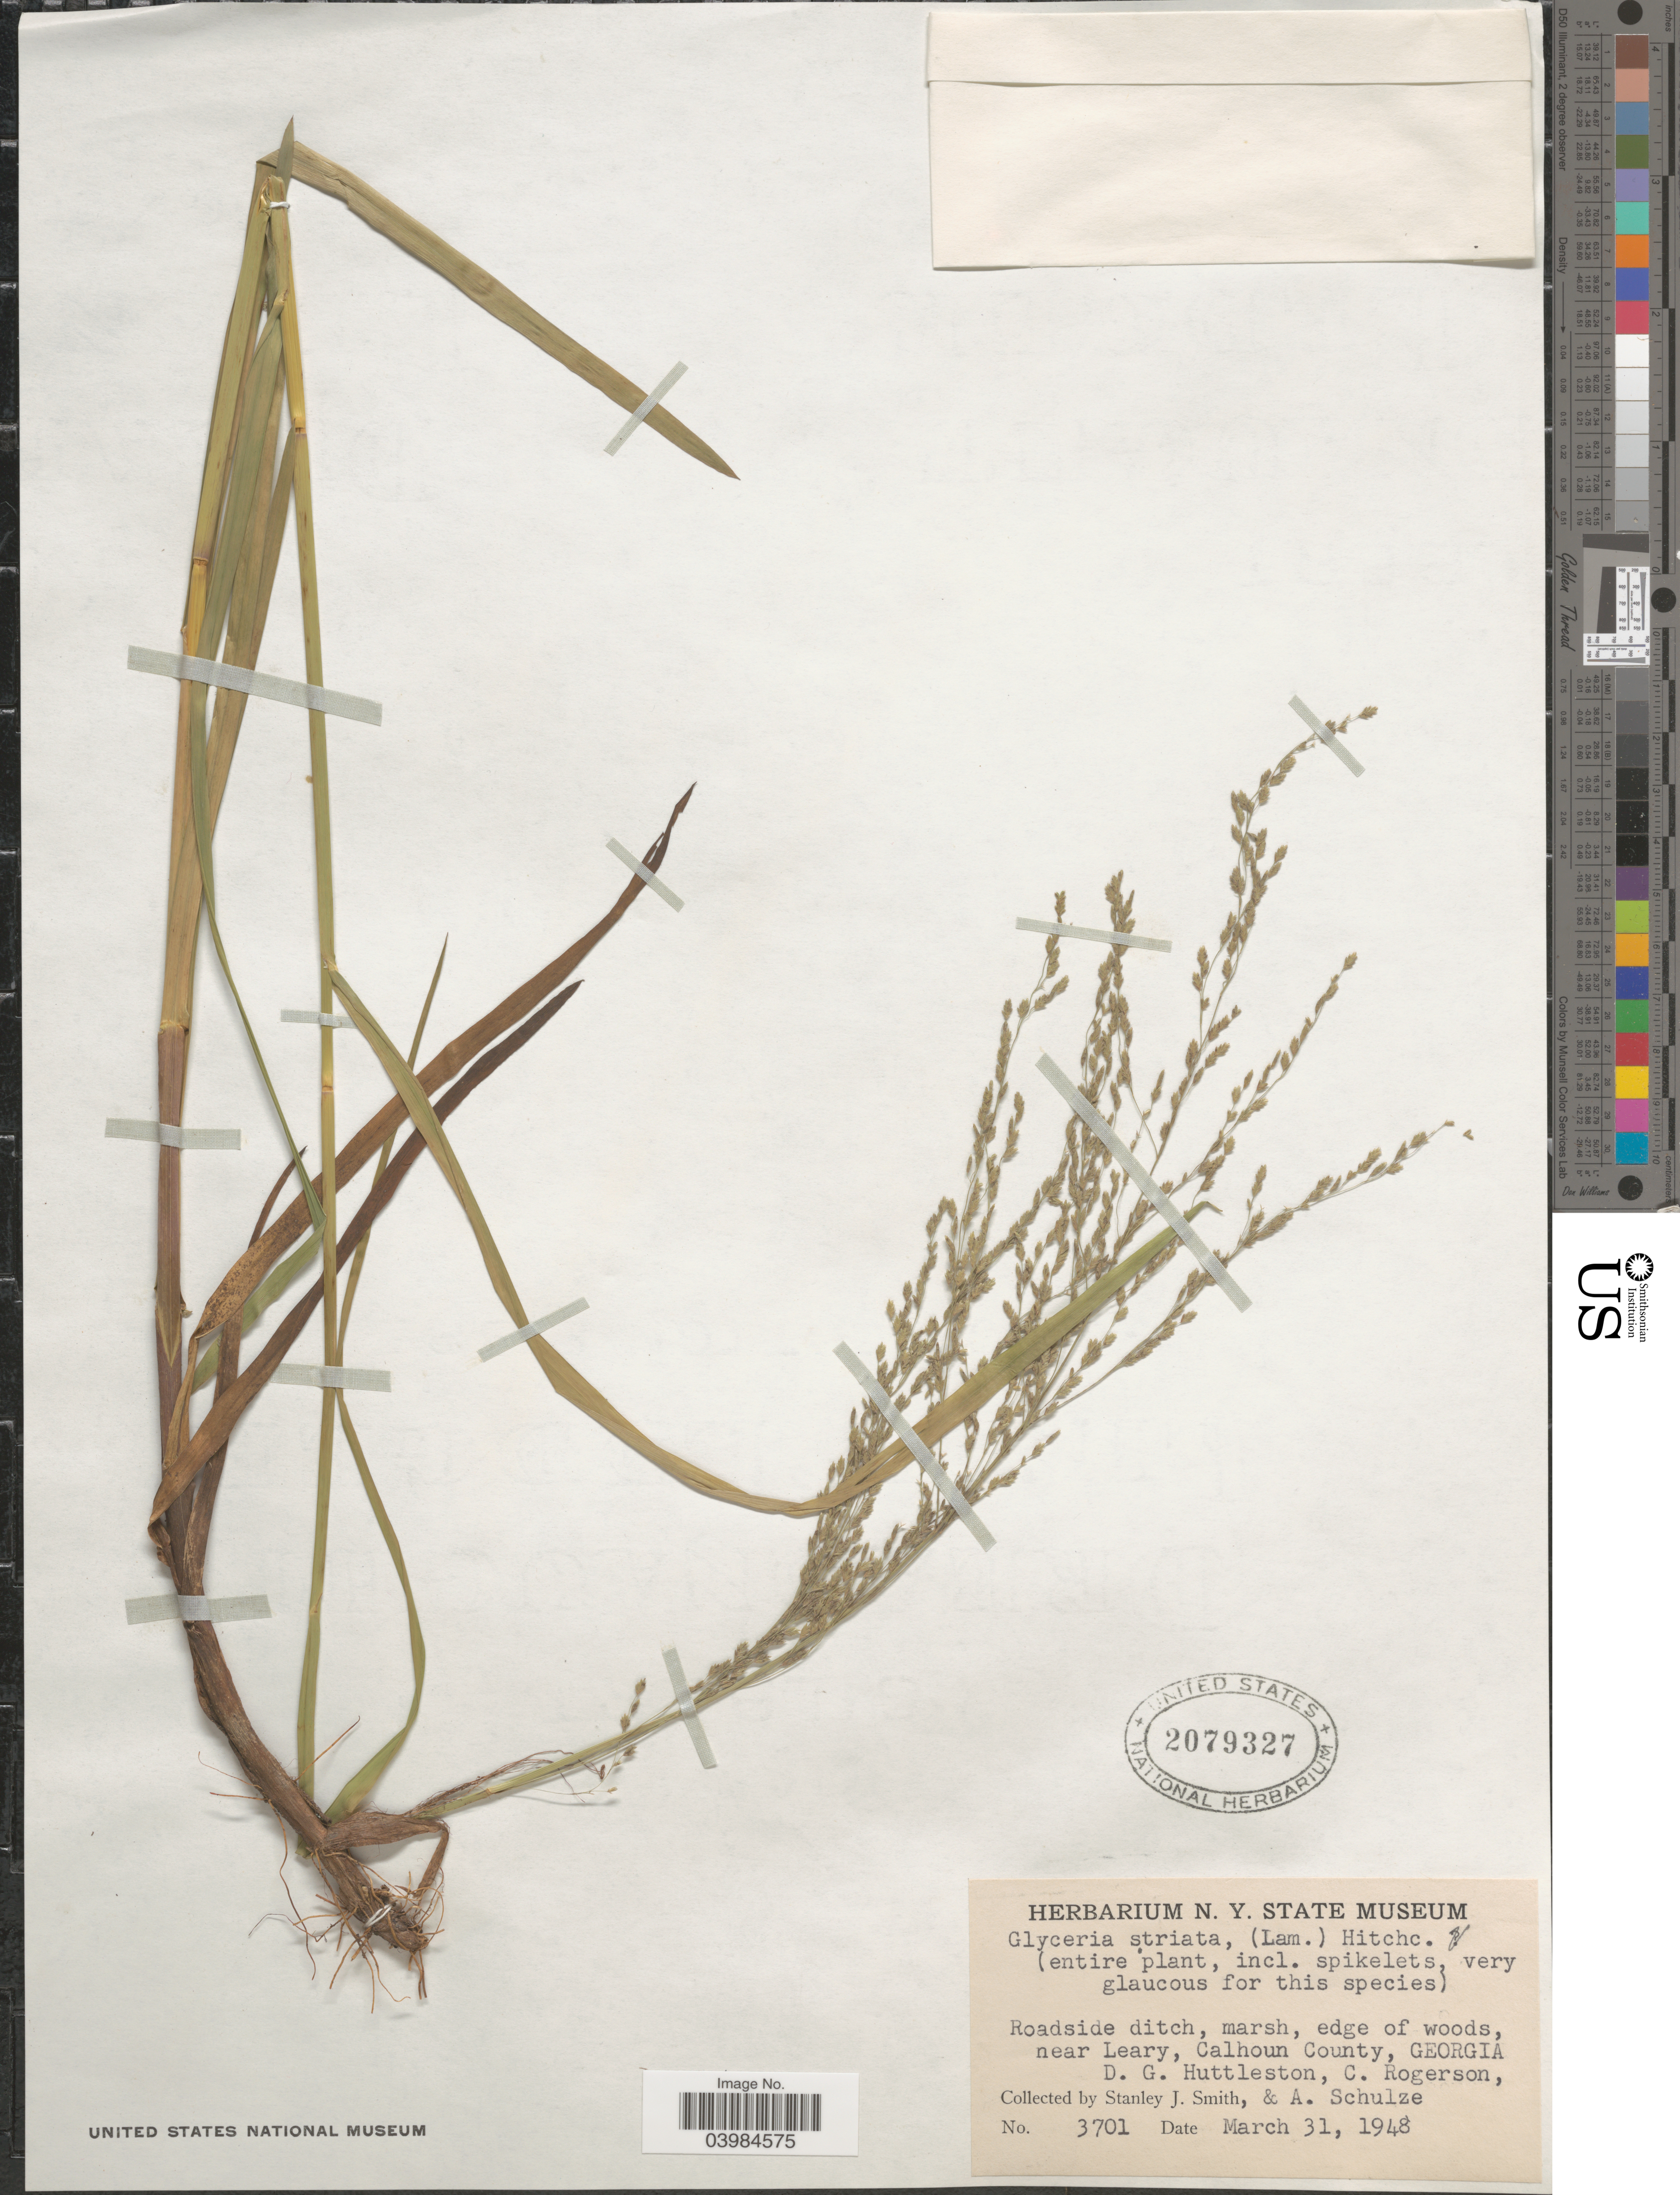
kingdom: Plantae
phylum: Tracheophyta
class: Liliopsida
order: Poales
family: Poaceae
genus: Glyceria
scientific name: Glyceria striata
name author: (Lam.) Hitchc.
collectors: S. Smith, A. Schulze, D. G. Huttleston & C. Rogerson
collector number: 3701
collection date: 1948-03-31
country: United States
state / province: Georgia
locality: Roadside ditch, marsh, edge of woods, near Leary, Calhoun County.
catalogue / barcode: US 2079327